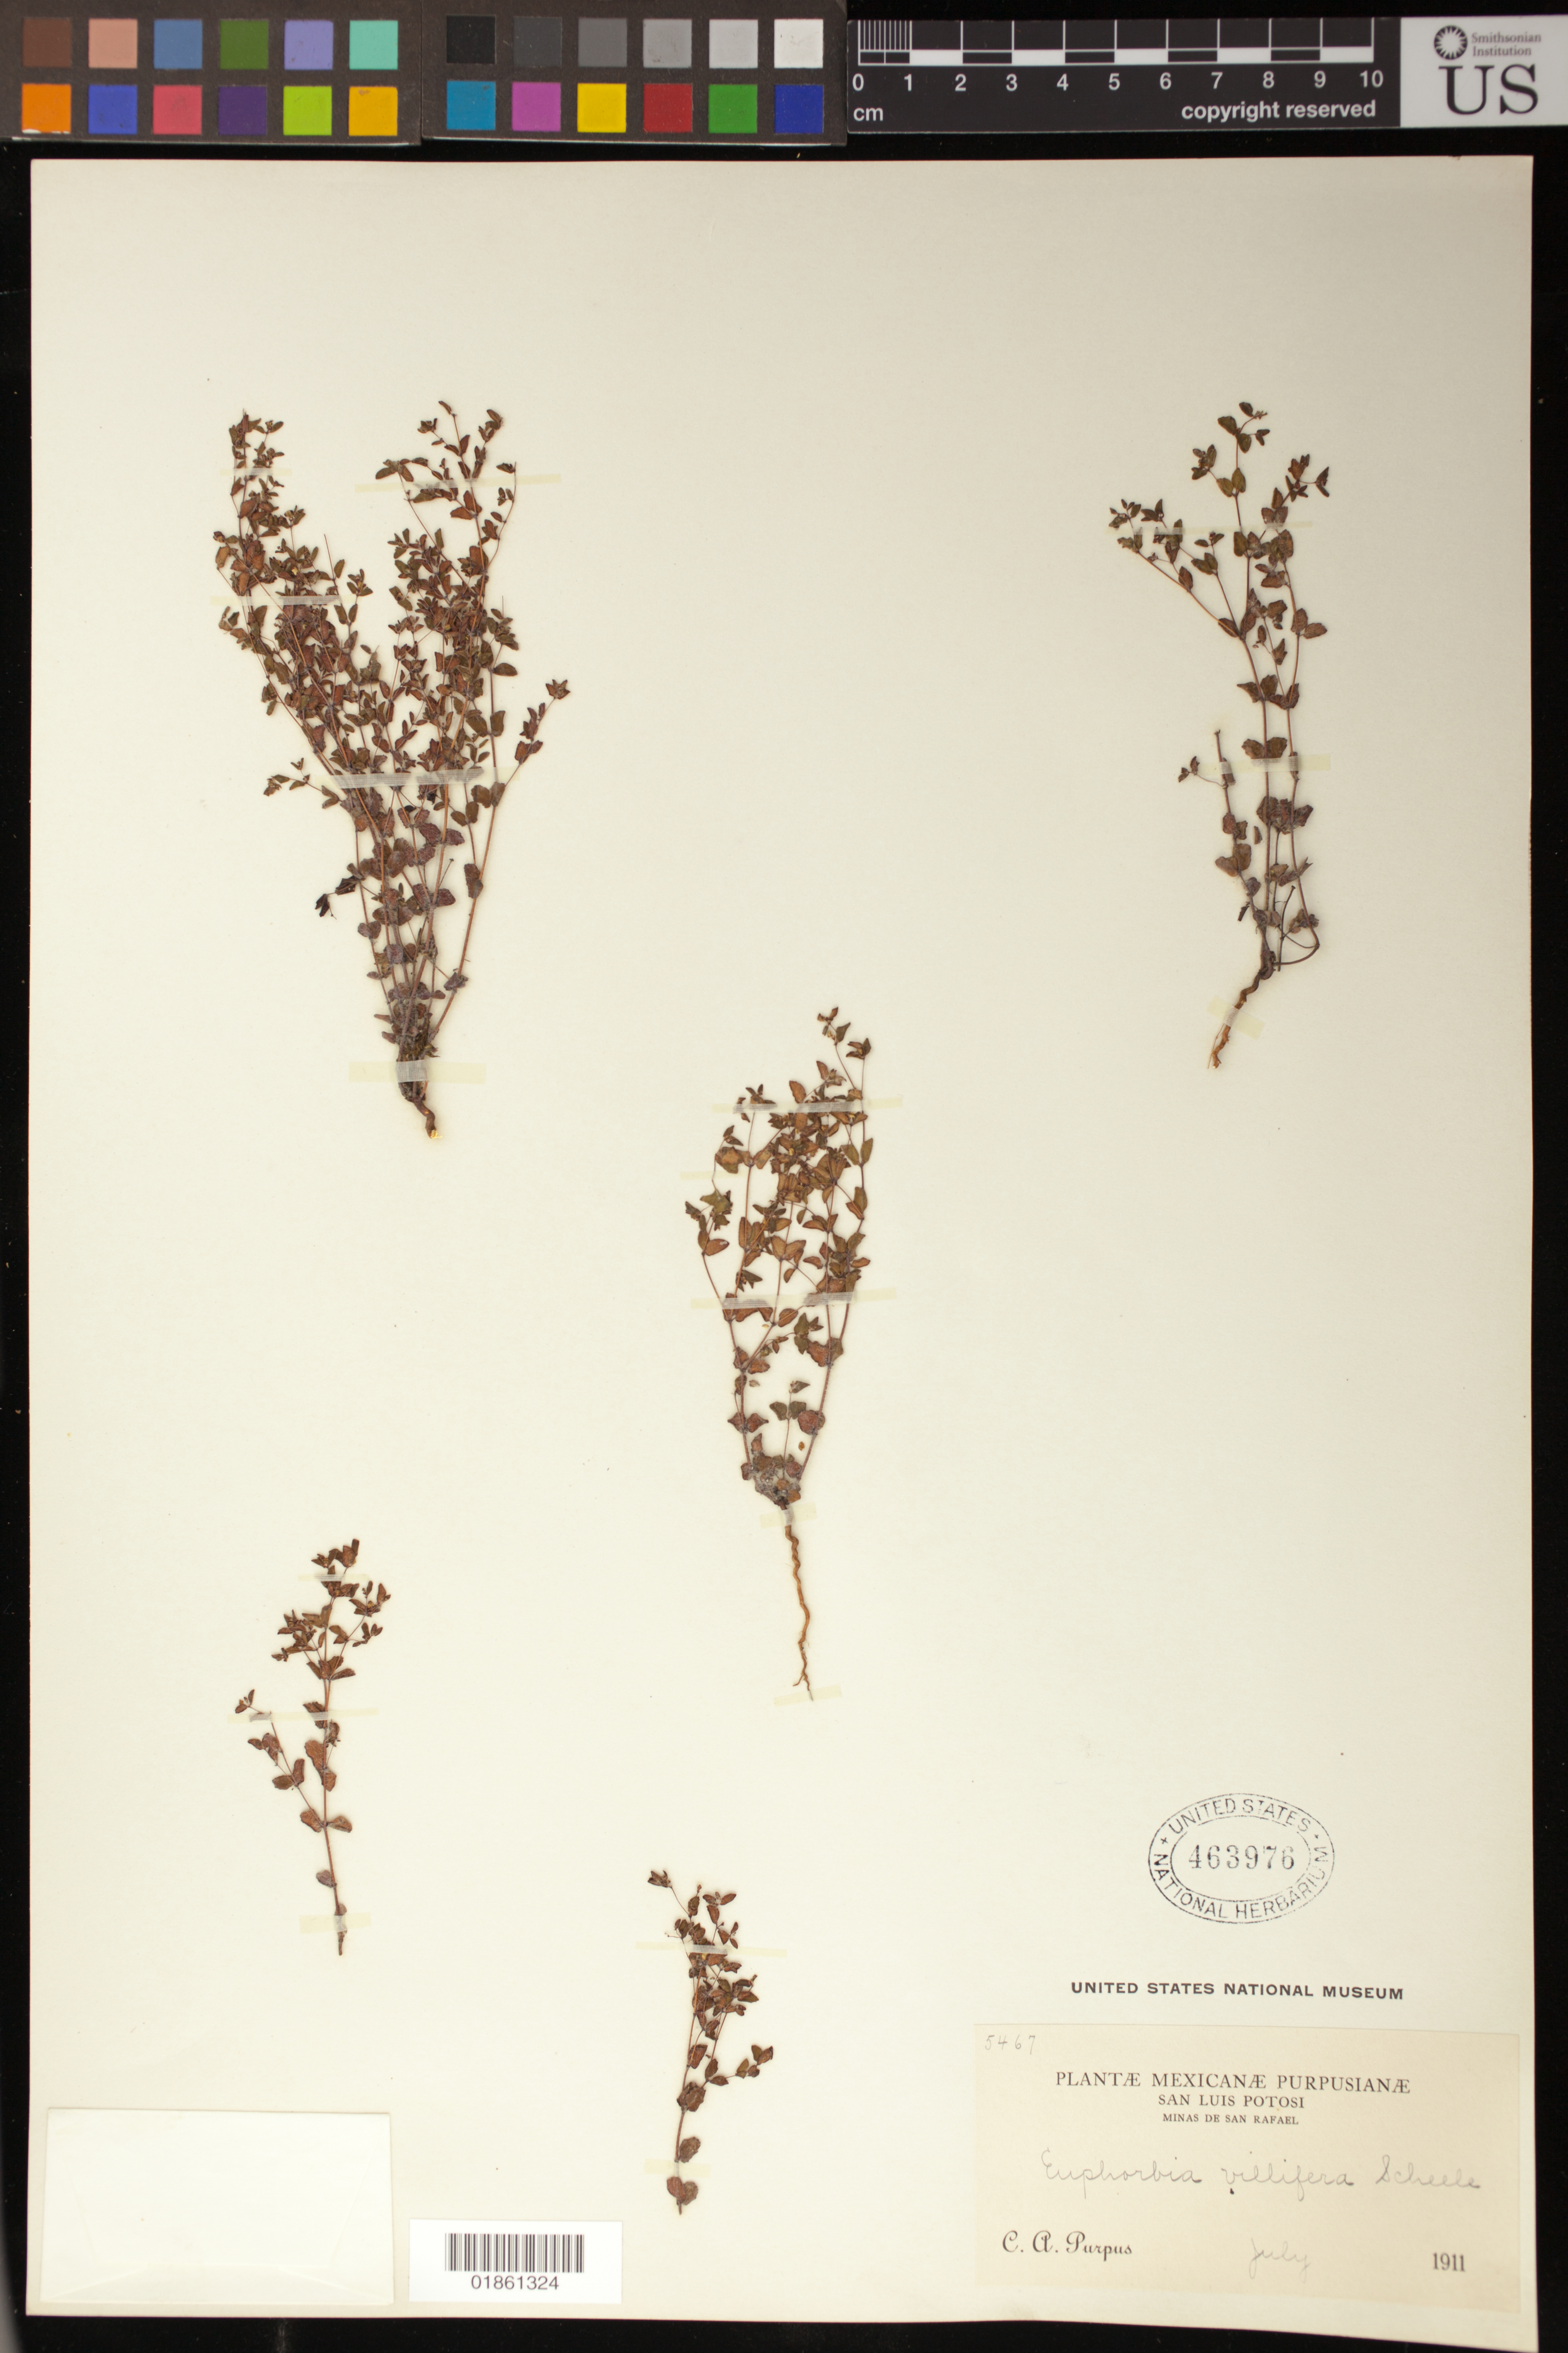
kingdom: Plantae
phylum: Tracheophyta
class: Magnoliopsida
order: Malpighiales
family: Euphorbiaceae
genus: Euphorbia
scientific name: Euphorbia villifera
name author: Scheele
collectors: C. A. Purpus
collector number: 5467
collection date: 1911-07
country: Mexico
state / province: San Luis Potosí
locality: Minas de San Rafael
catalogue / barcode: US 463976